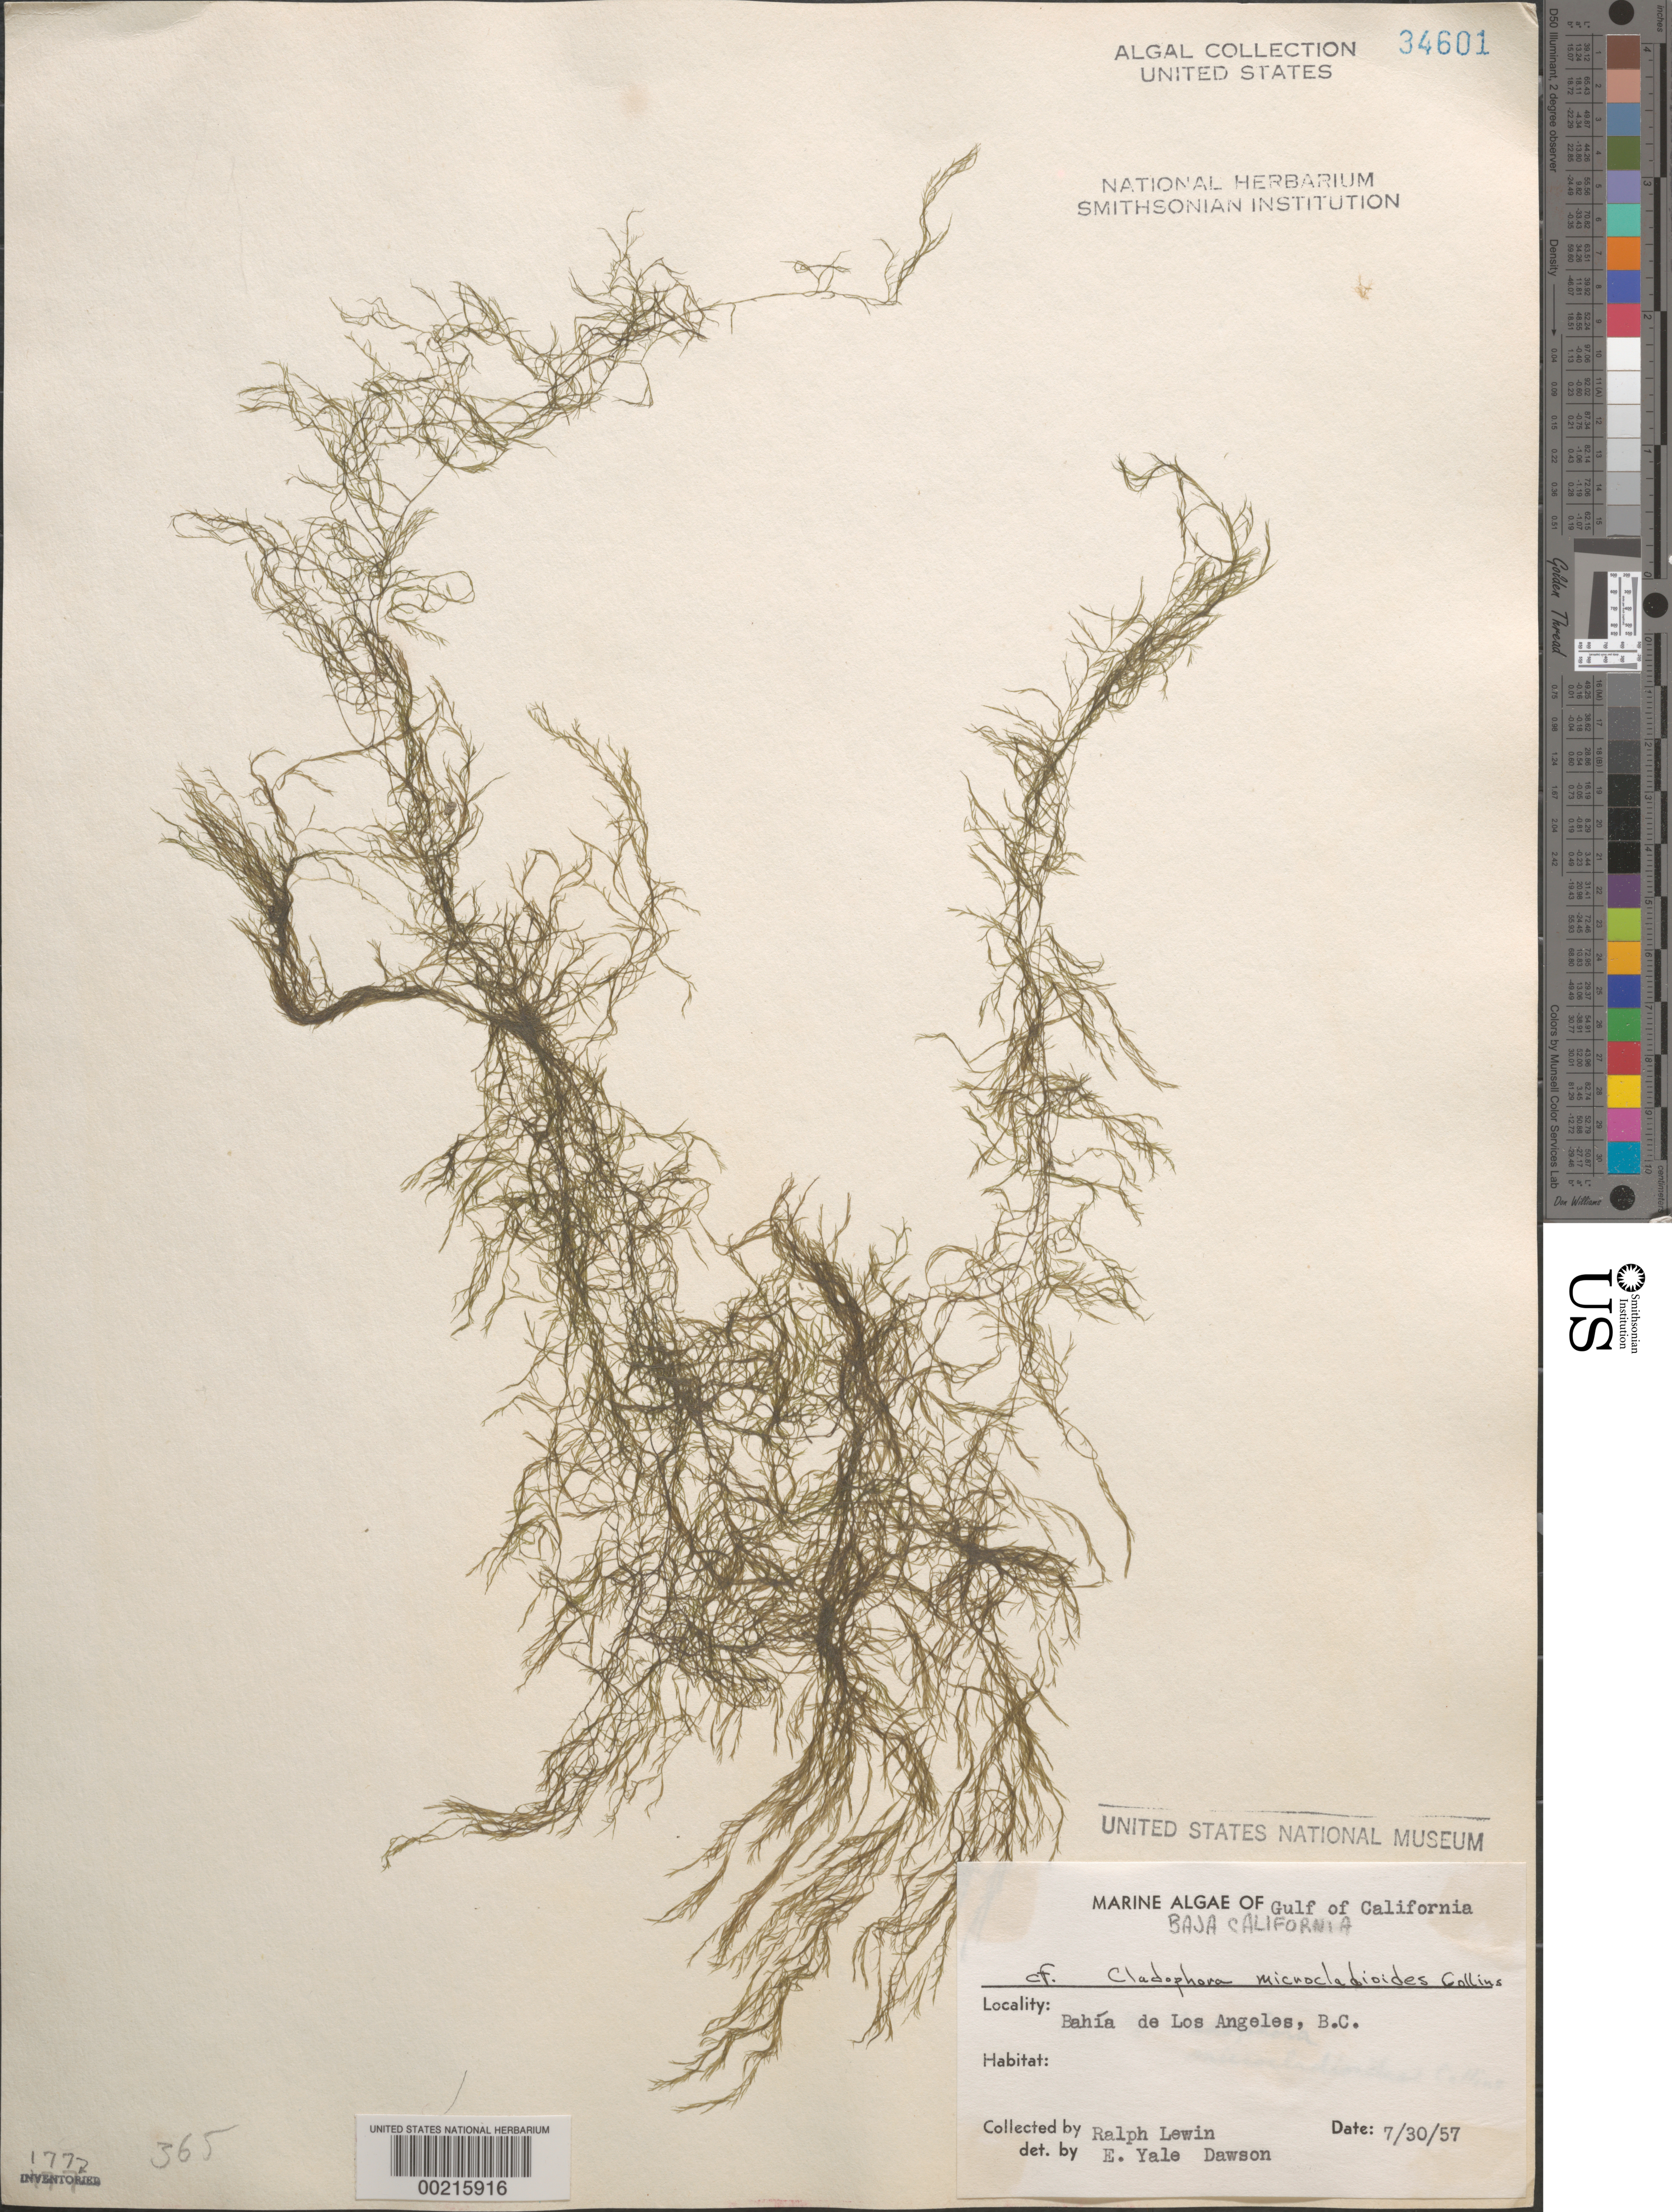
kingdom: Plantae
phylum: Chlorophyta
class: Ulvophyceae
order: Cladophorales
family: Cladophoraceae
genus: Cladophora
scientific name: Cladophora microcladioides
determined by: Dawson, E. Y.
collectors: R. Lewin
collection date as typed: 30 Jul 1957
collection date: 1957-07-30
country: Mexico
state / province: Baja California Norte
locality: Bahia de los Angeles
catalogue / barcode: US 34601